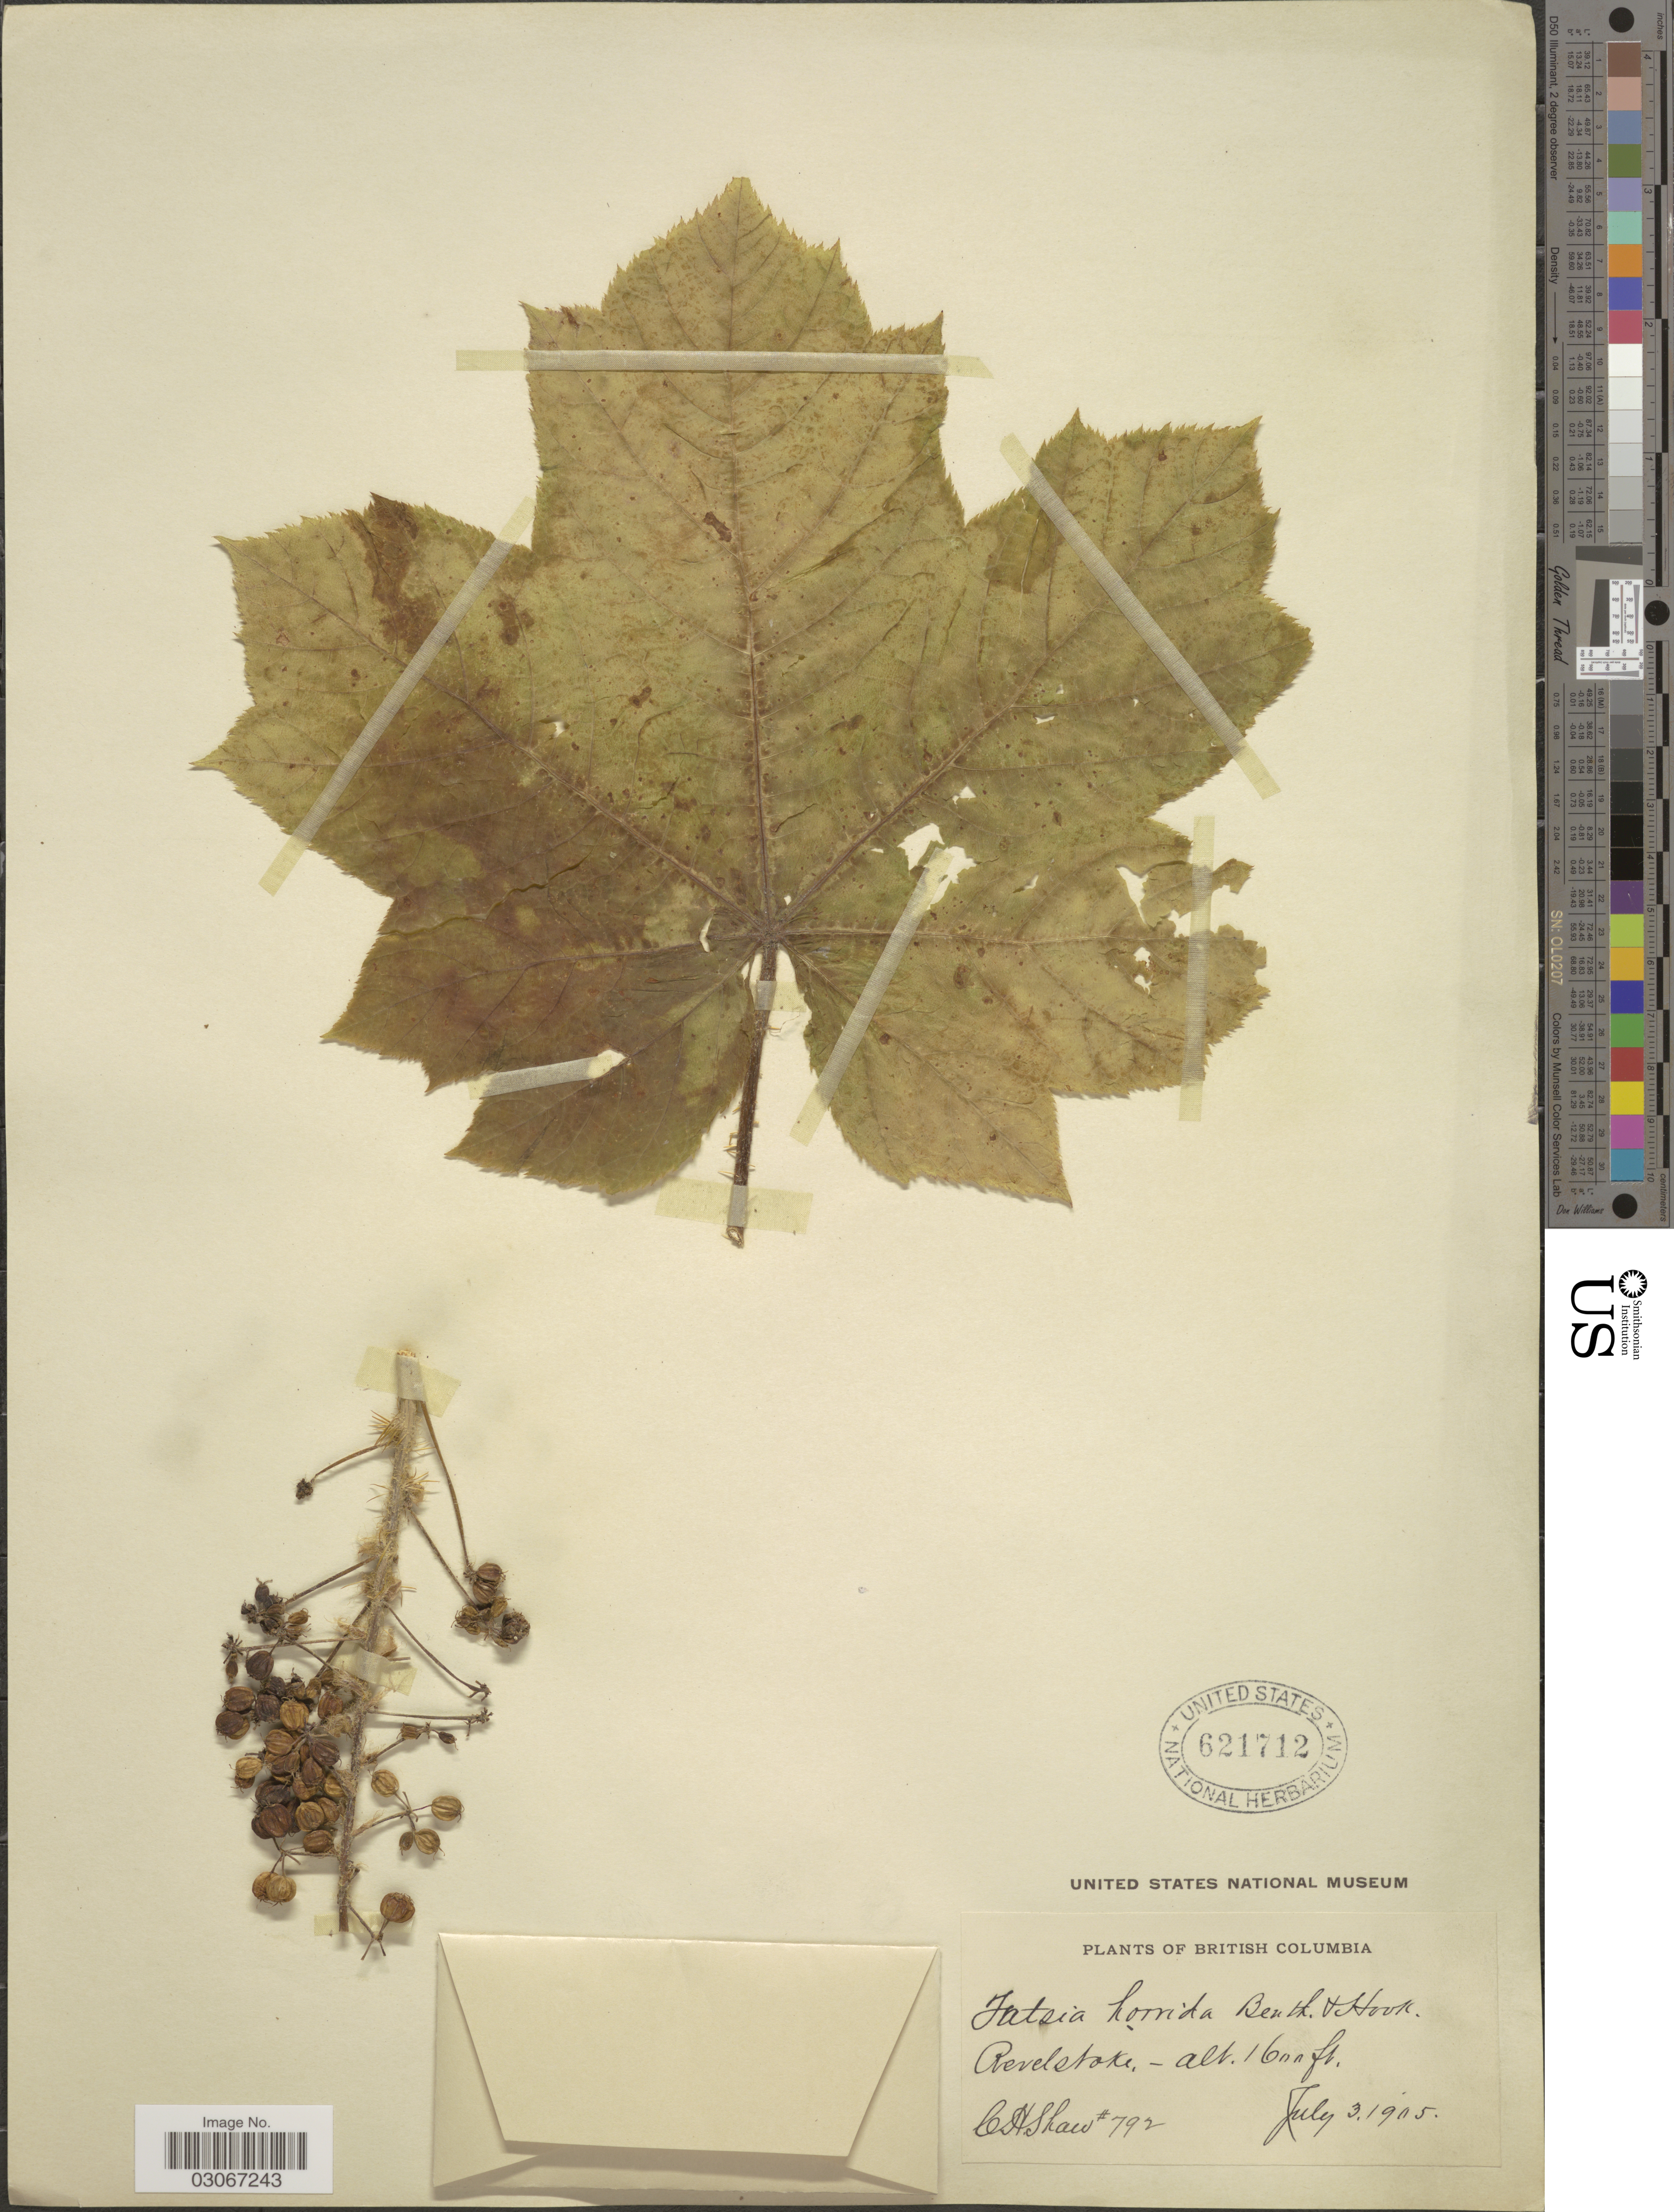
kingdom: Plantae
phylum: Tracheophyta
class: Magnoliopsida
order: Apiales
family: Apiaceae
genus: Opopanax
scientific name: Opopanax horridus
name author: Miq. ex Dippel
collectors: C. H. Shaw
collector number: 792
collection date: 1905-07-03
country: Canada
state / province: British Columbia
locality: Revelstoke.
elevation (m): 488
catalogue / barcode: US 621712